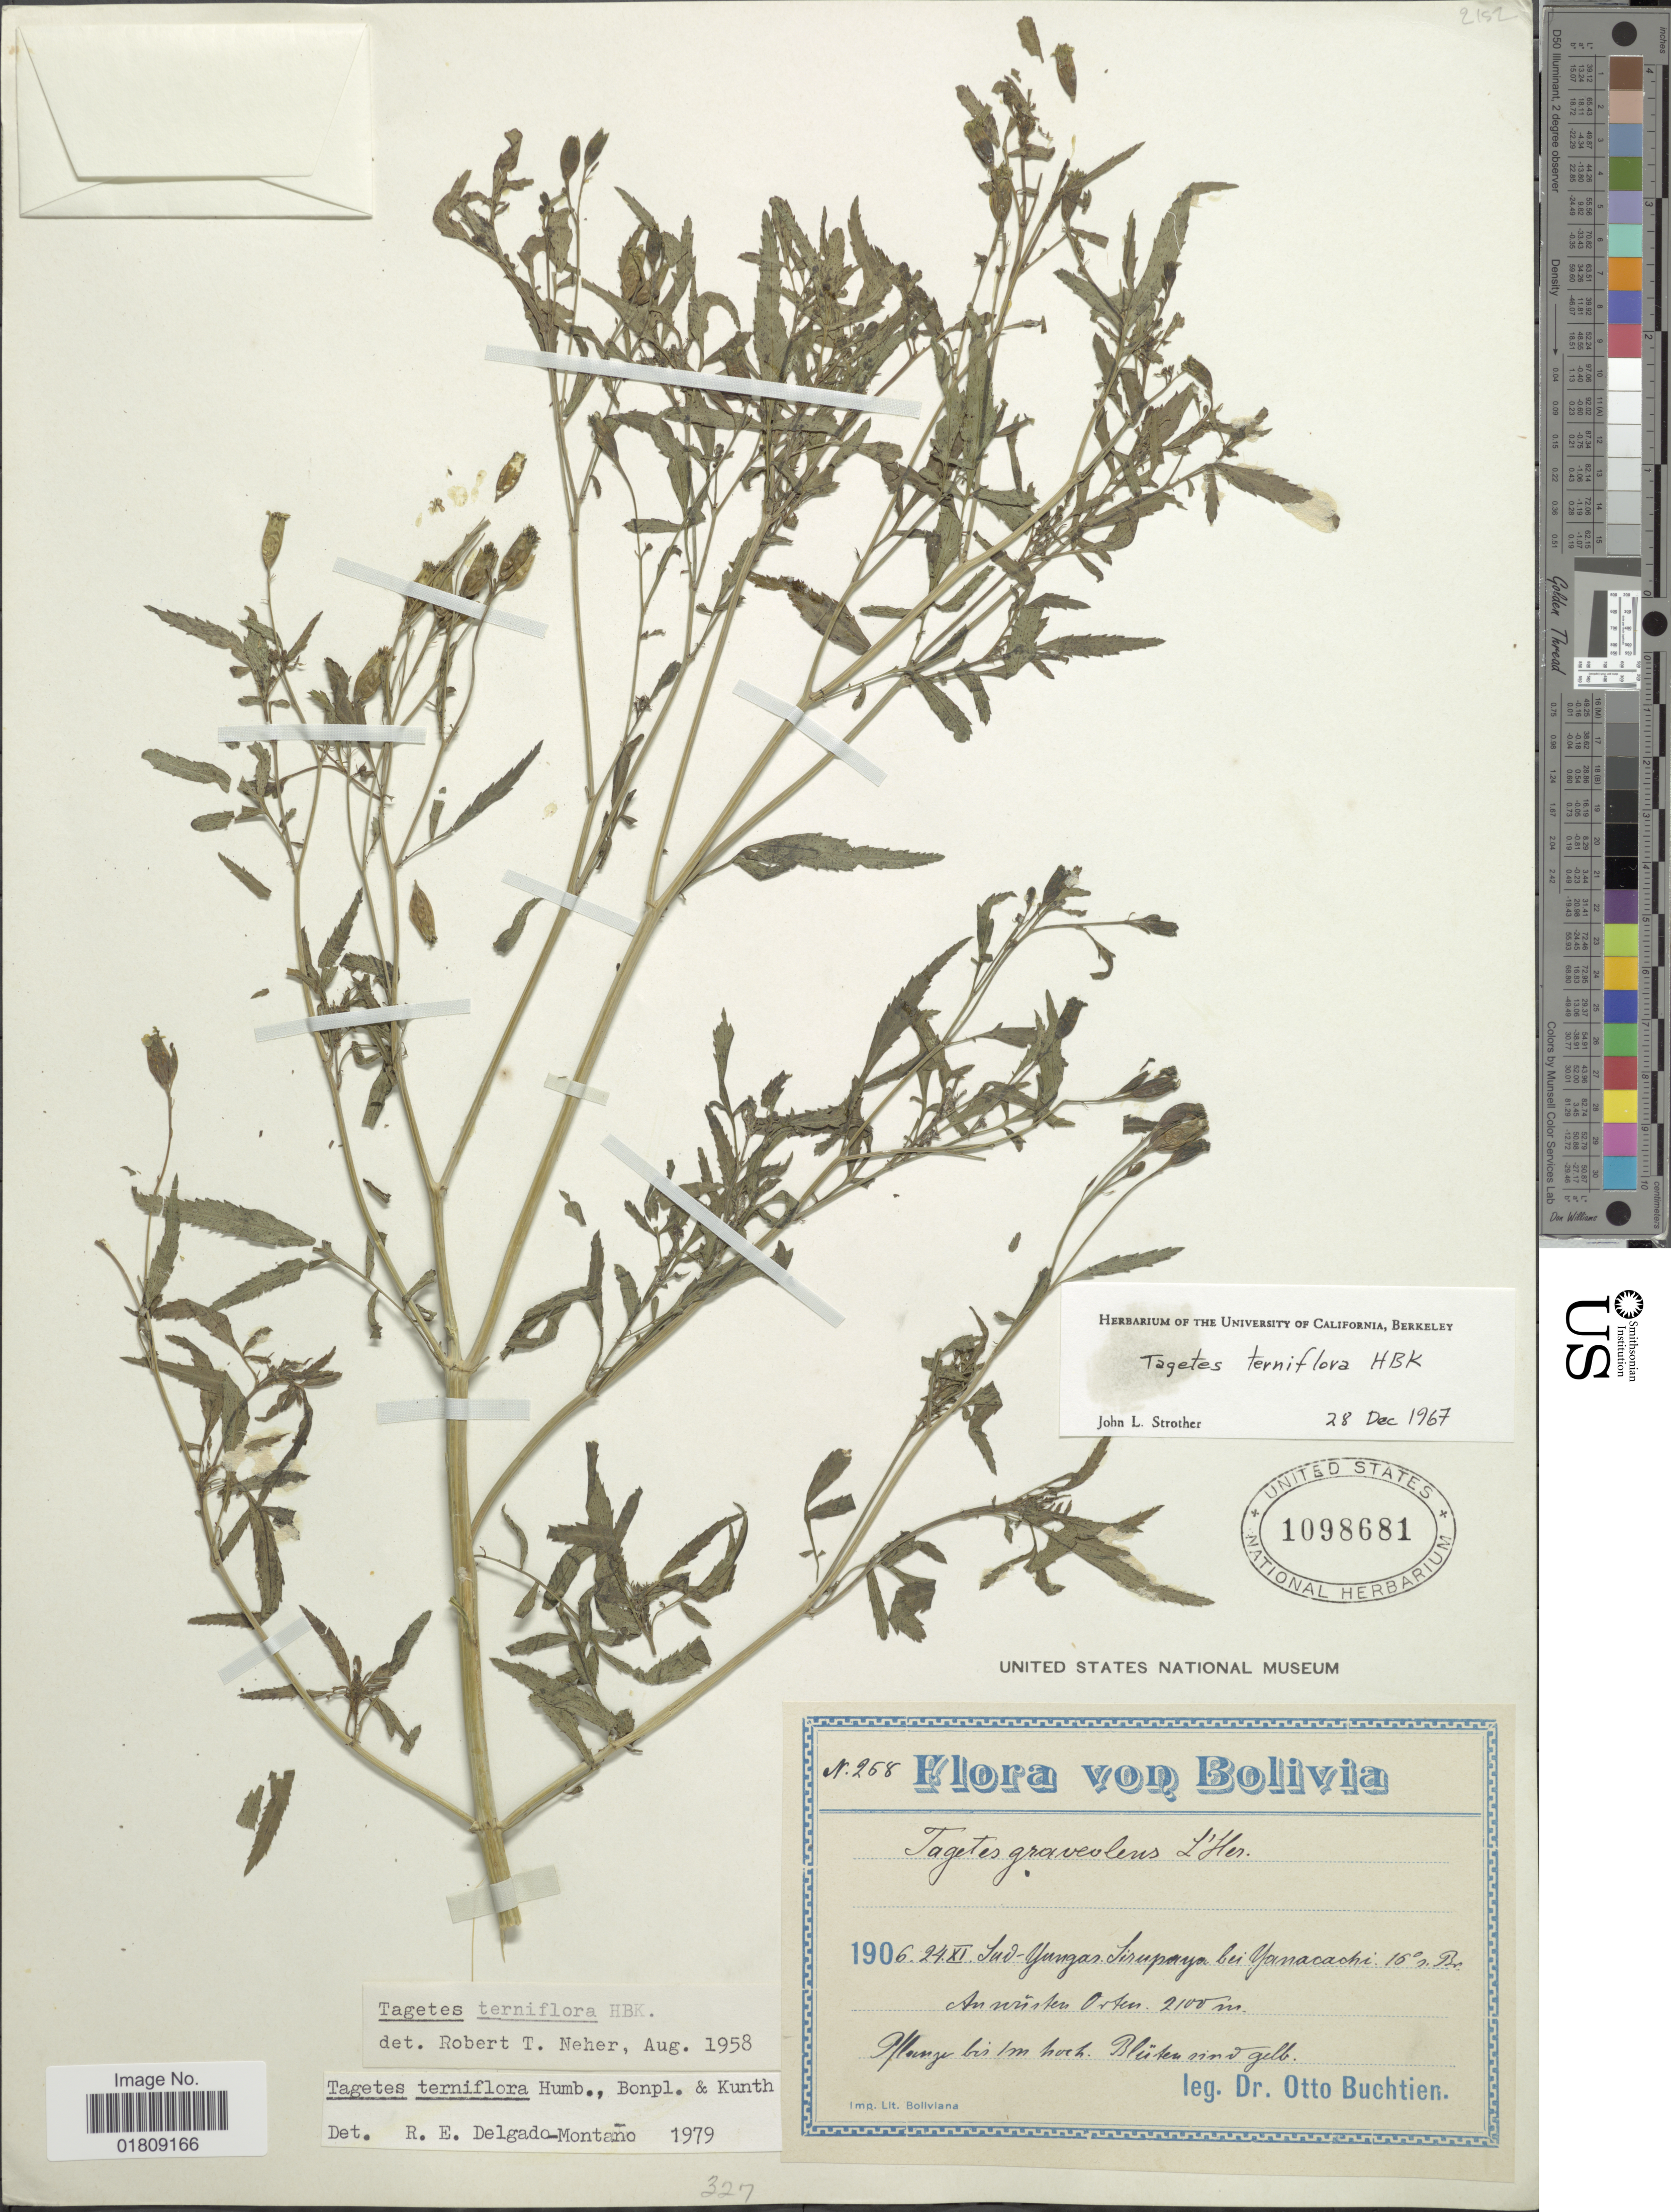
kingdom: Plantae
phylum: Tracheophyta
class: Magnoliopsida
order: Asterales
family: Asteraceae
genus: Tagetes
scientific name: Tagetes terniflora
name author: Kunth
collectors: O. Buchtien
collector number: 268*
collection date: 1906-11-24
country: Bolivia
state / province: La Paz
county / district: Sud Yungas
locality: Sirupaya bei Yanacachi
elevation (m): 2100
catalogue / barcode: US 1098681